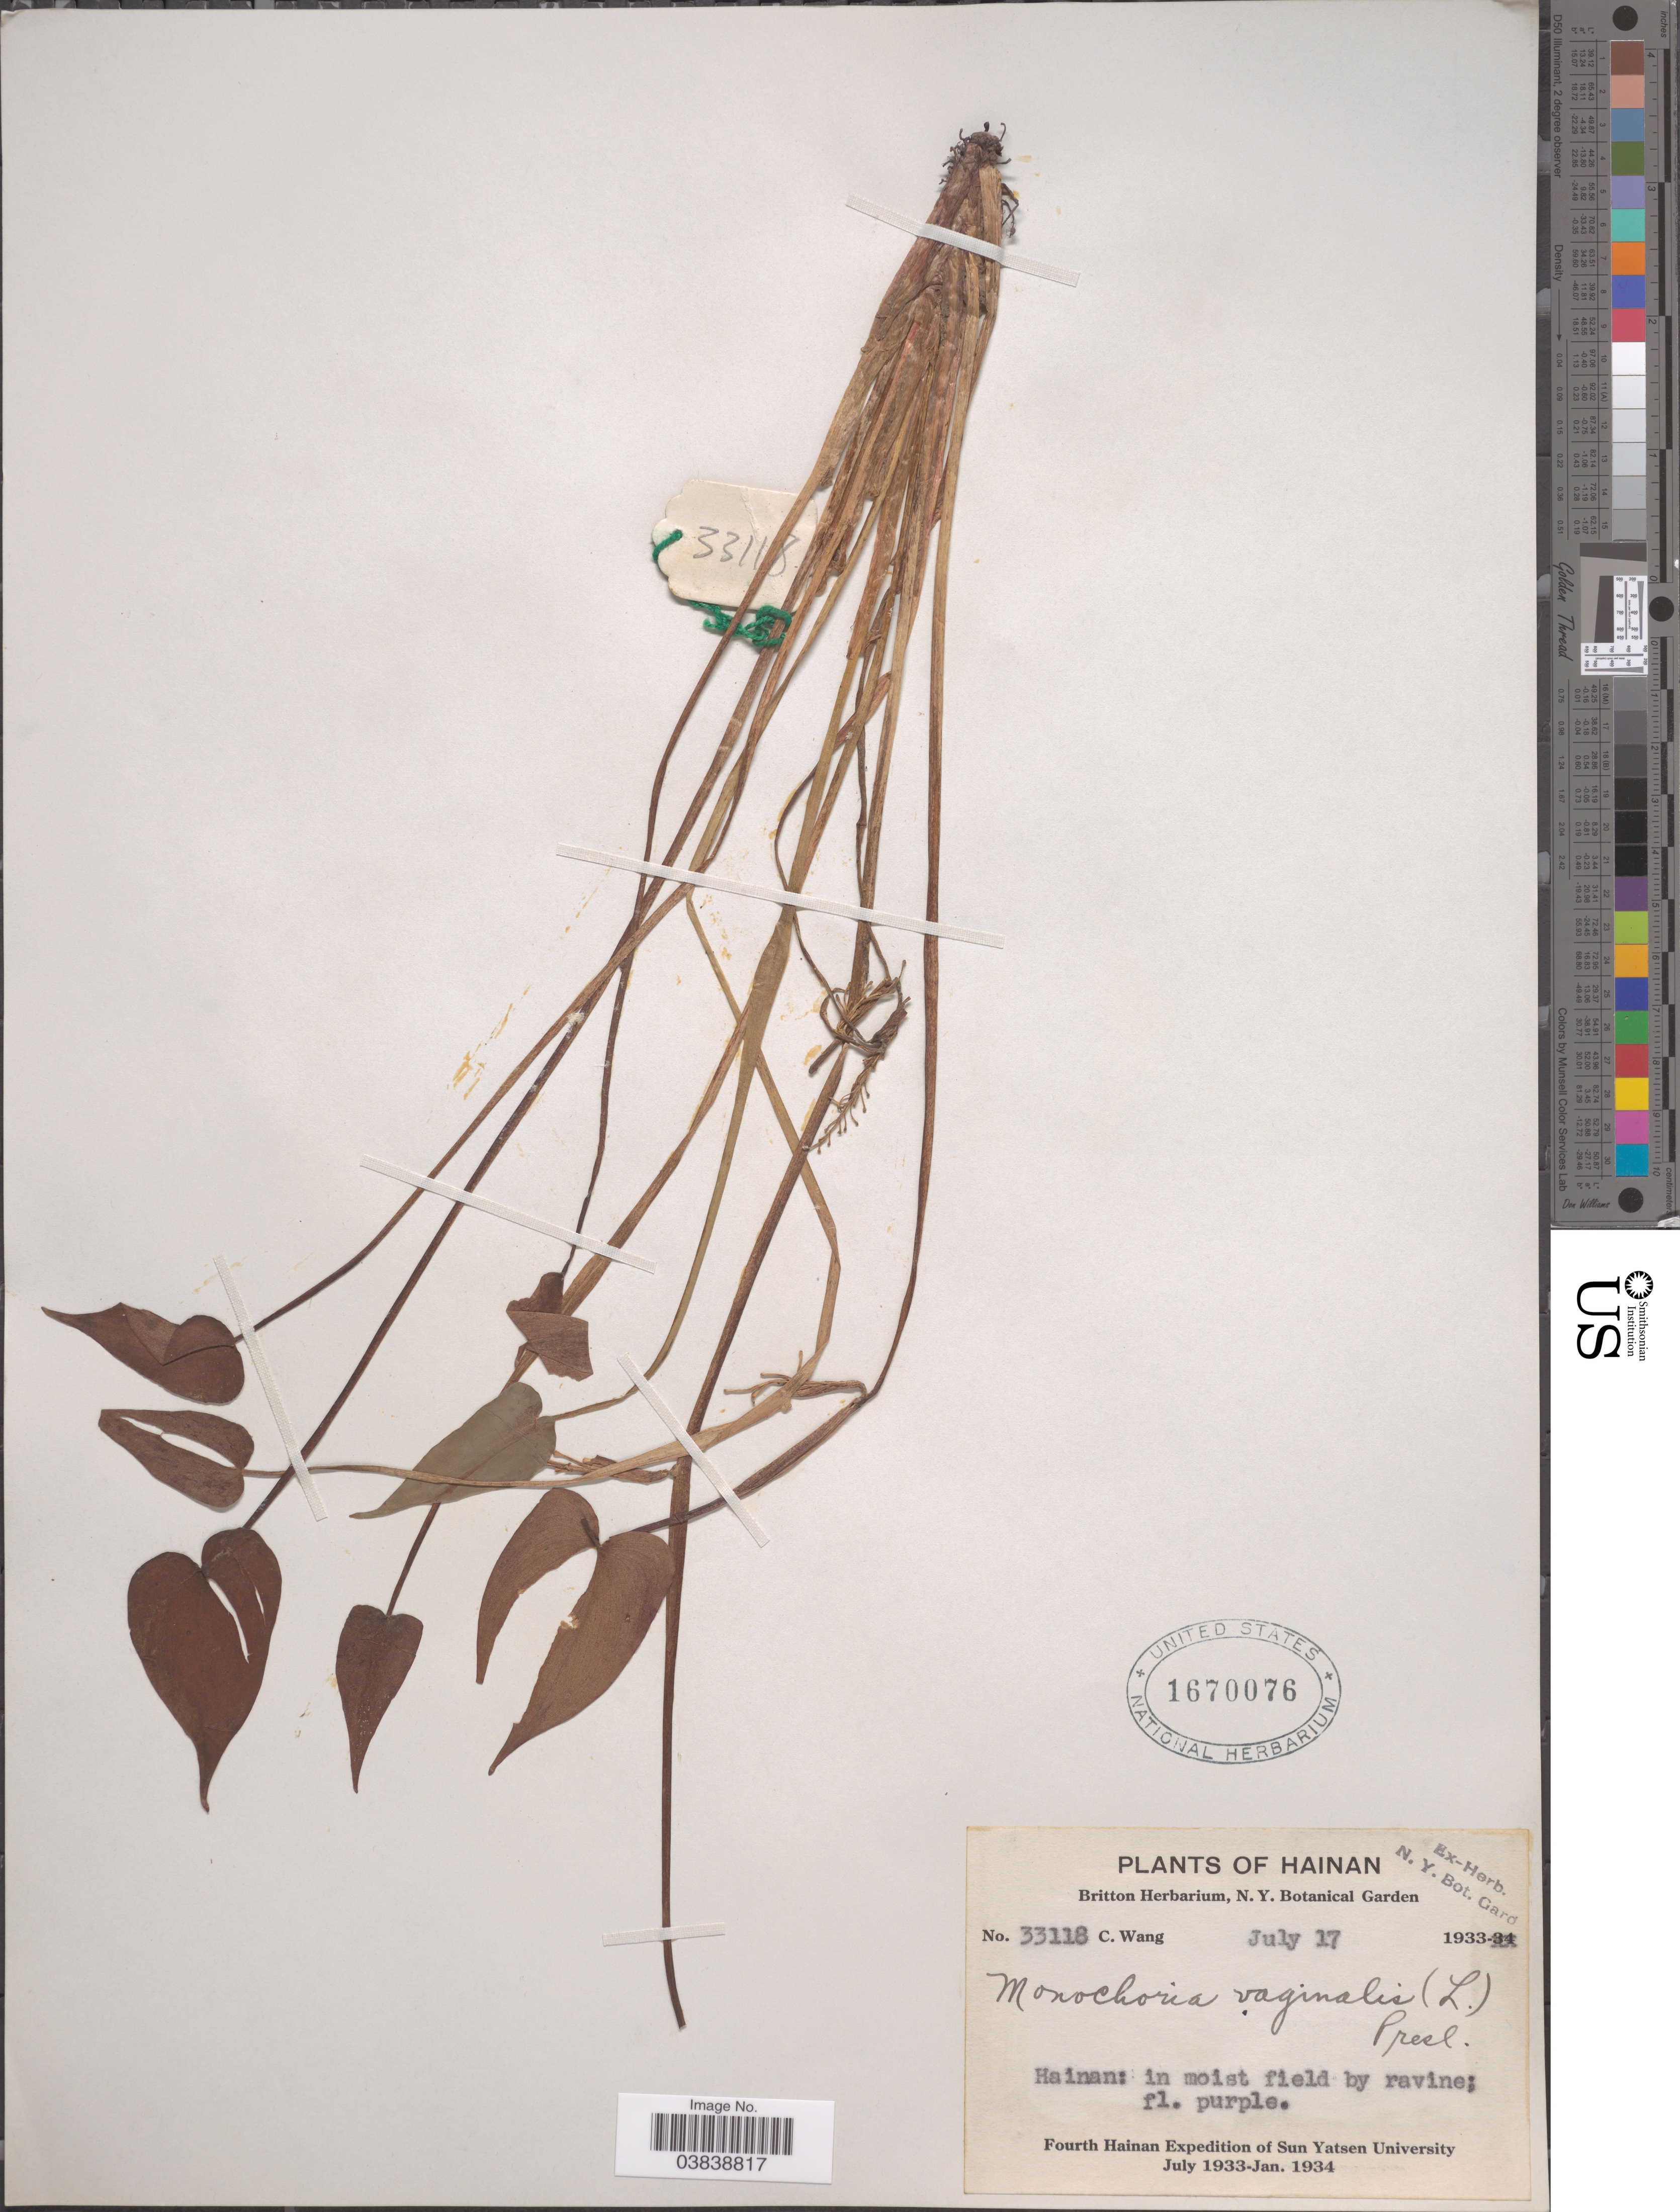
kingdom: Plantae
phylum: Tracheophyta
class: Liliopsida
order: Commelinales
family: Pontederiaceae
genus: Monochoria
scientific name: Monochoria vaginalis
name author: (Burm. f.) C. Presl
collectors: C. Wang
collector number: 33118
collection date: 1933-07-17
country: China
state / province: Hainan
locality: In moist field by ravine.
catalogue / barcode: US 1670076